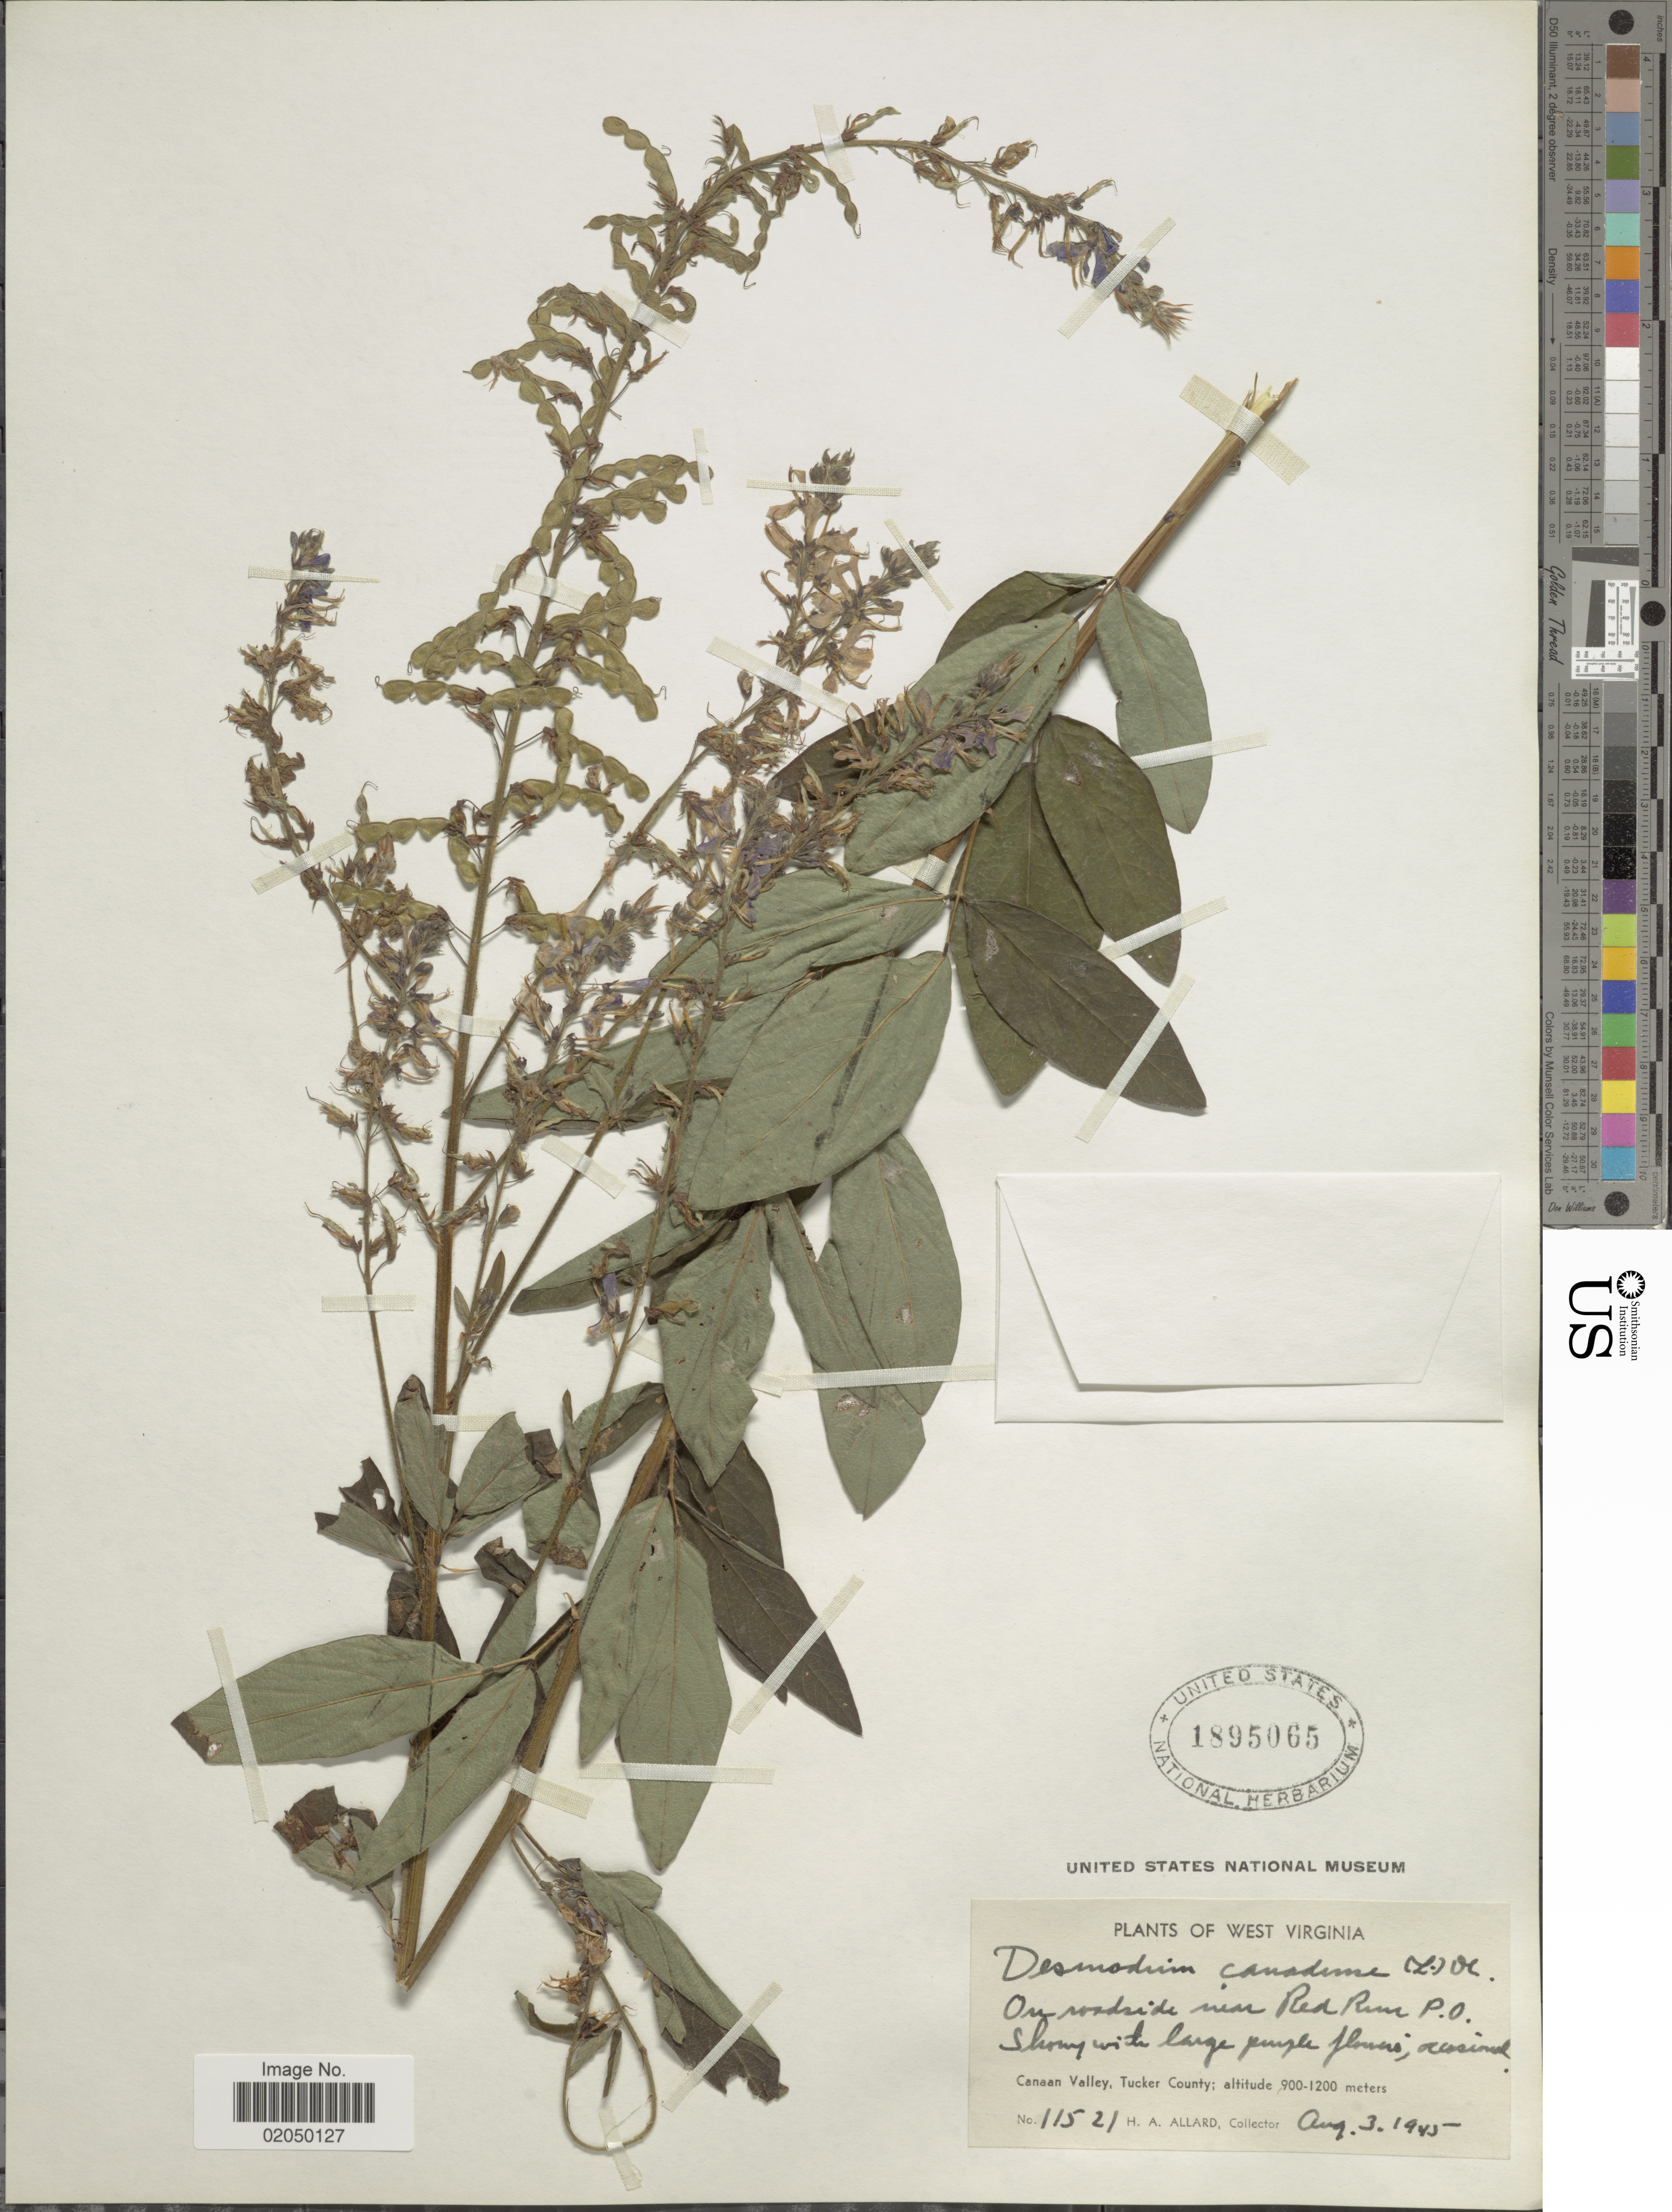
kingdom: Plantae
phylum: Tracheophyta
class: Magnoliopsida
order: Fabales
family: Fabaceae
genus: Desmodium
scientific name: Desmodium canadense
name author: (L.) DC.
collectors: H. A. Allard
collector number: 11521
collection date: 1945-08-03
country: United States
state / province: West Virginia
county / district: Tucker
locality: On roadside near Red Run P.O. Canaan Valley, Tucker County.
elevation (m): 900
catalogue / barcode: US 1895065